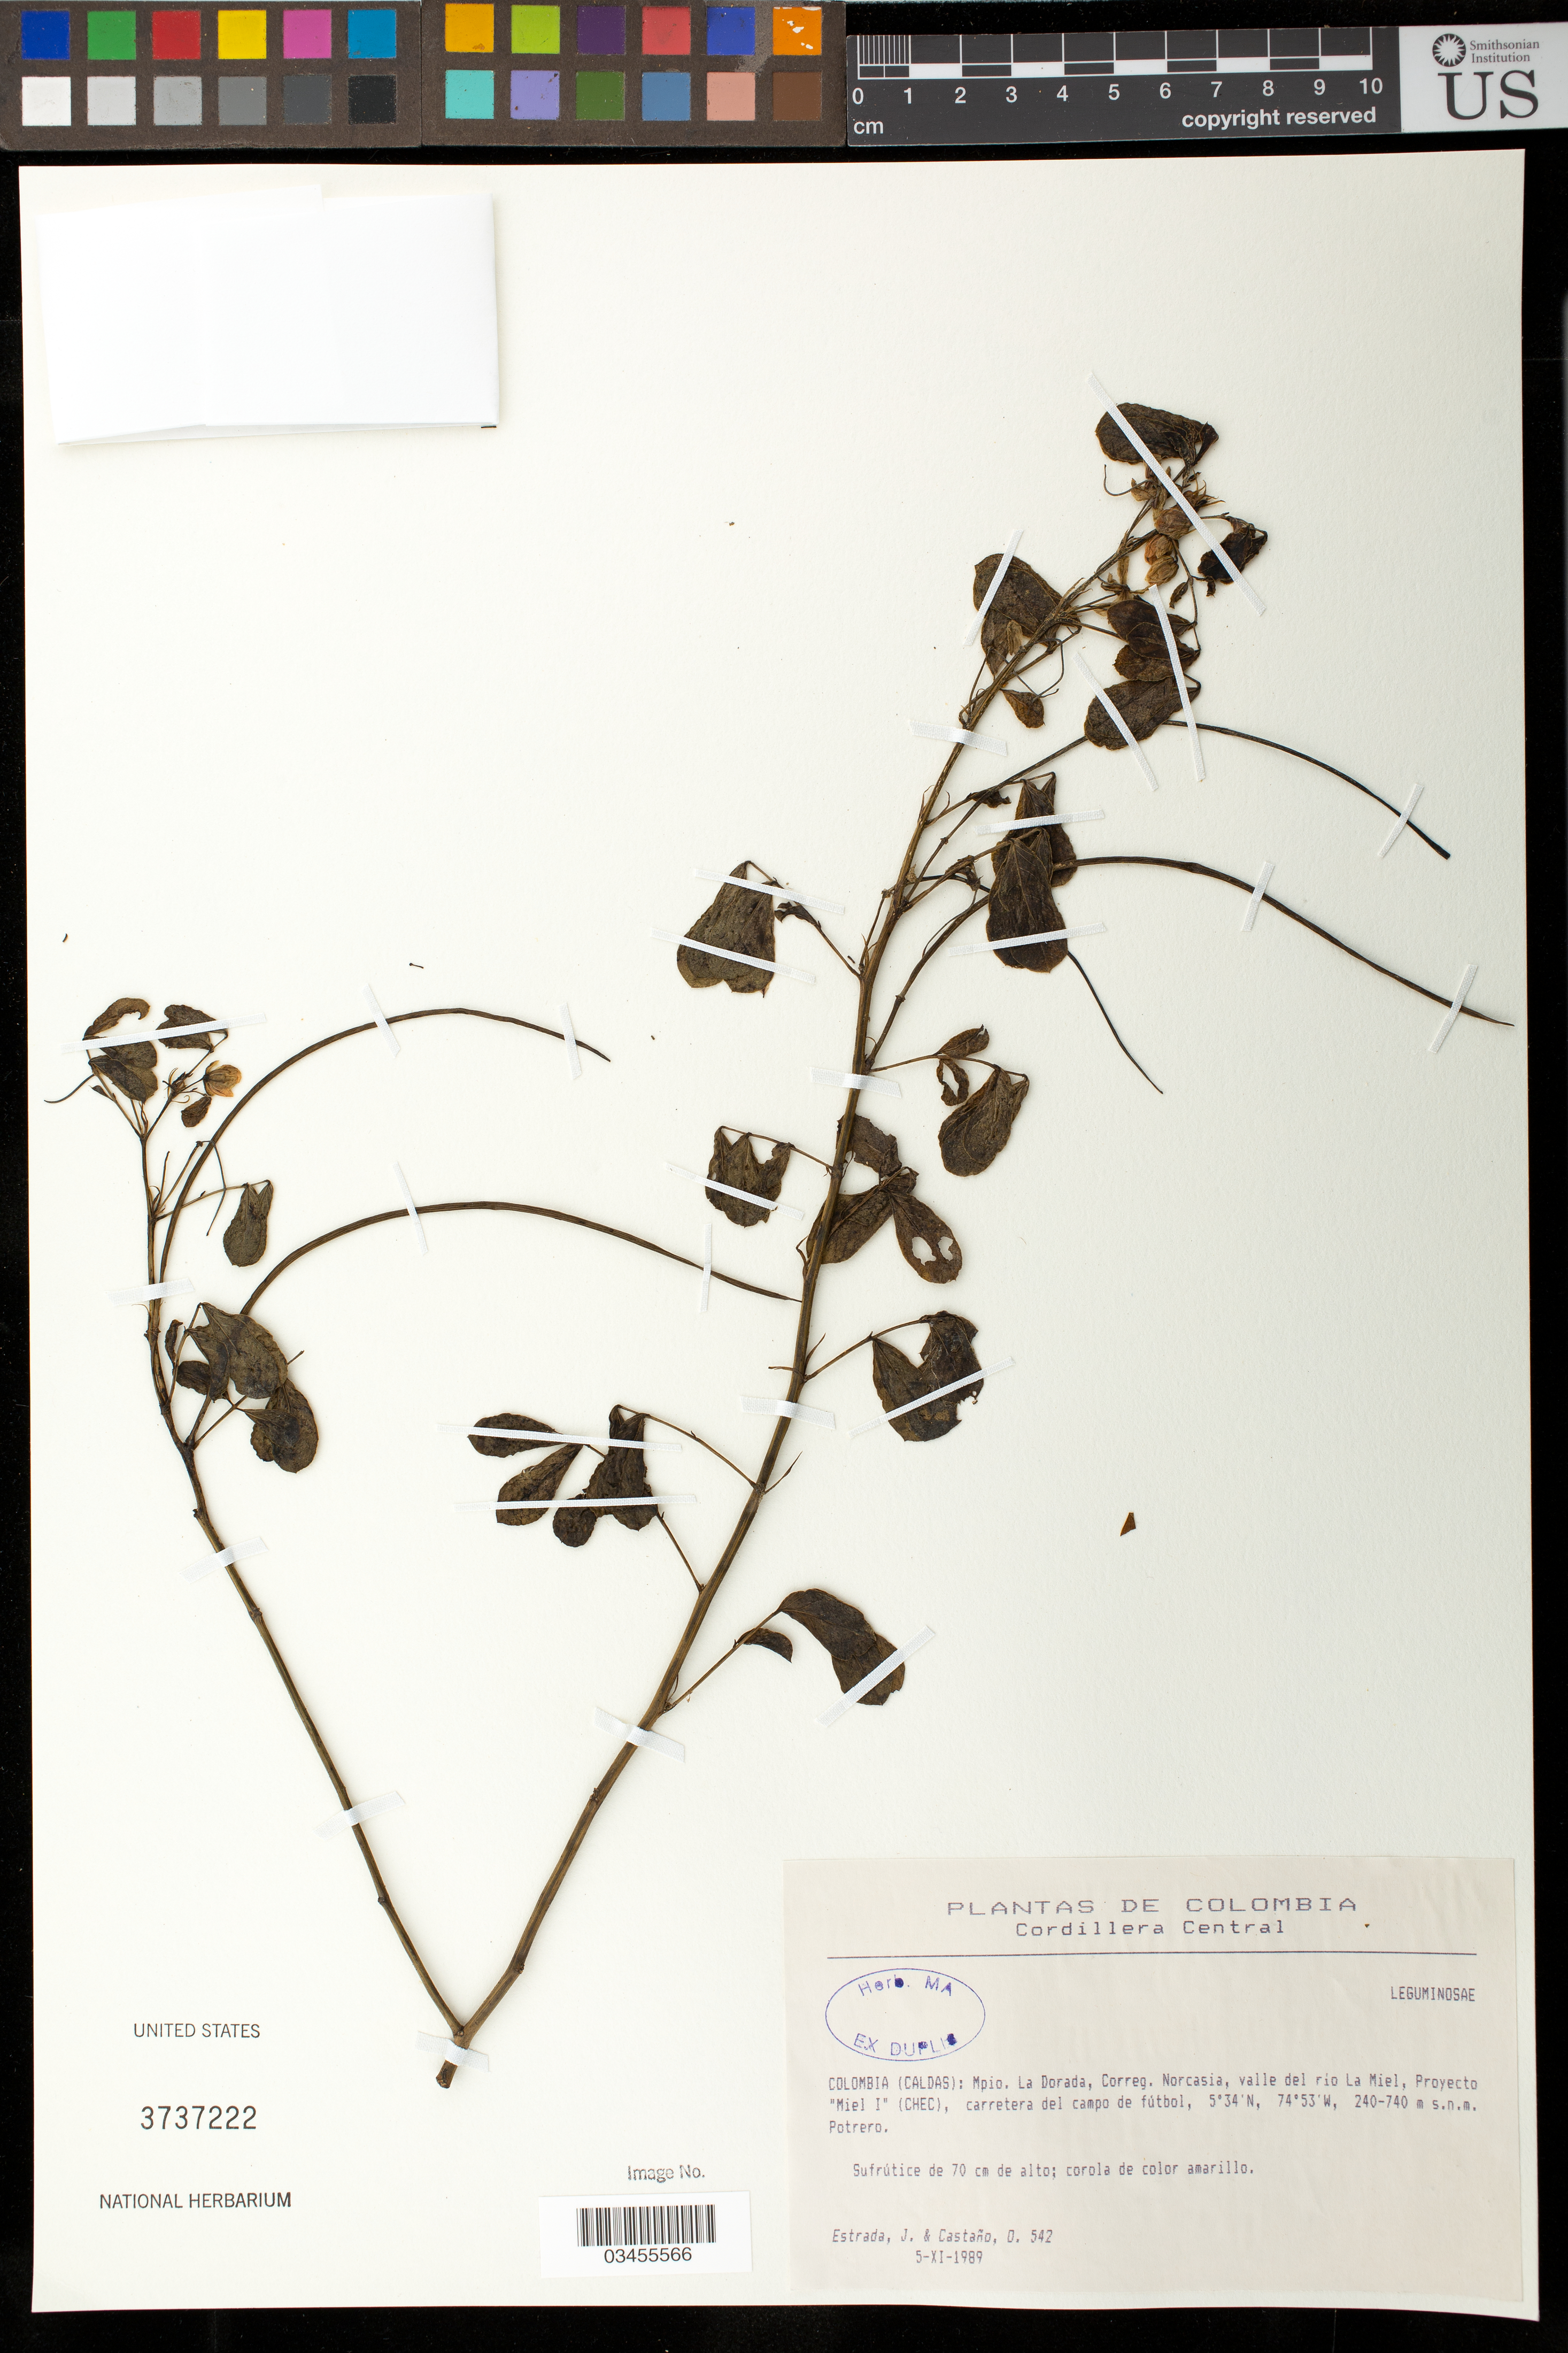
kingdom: Plantae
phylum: Tracheophyta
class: Magnoliopsida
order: Fabales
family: Fabaceae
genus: Senna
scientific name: Senna obtusifolia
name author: (L.) H.S. Irwin & Barneby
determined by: Strong, Mark T., (BOT), Smithsonian Institution - National Museum of Natural History (UNITED STATES)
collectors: J. Estrada & O. Castano P.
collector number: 542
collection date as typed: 5-XI-1989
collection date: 1989-11-05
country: Colombia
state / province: Caldas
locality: Colombia (Caldas): Mpio. La Dorada, Correg, Norcasia, valle del rio La Miel, Proyecto "Miel I" (CHEC).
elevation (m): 240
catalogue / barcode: US 3737222